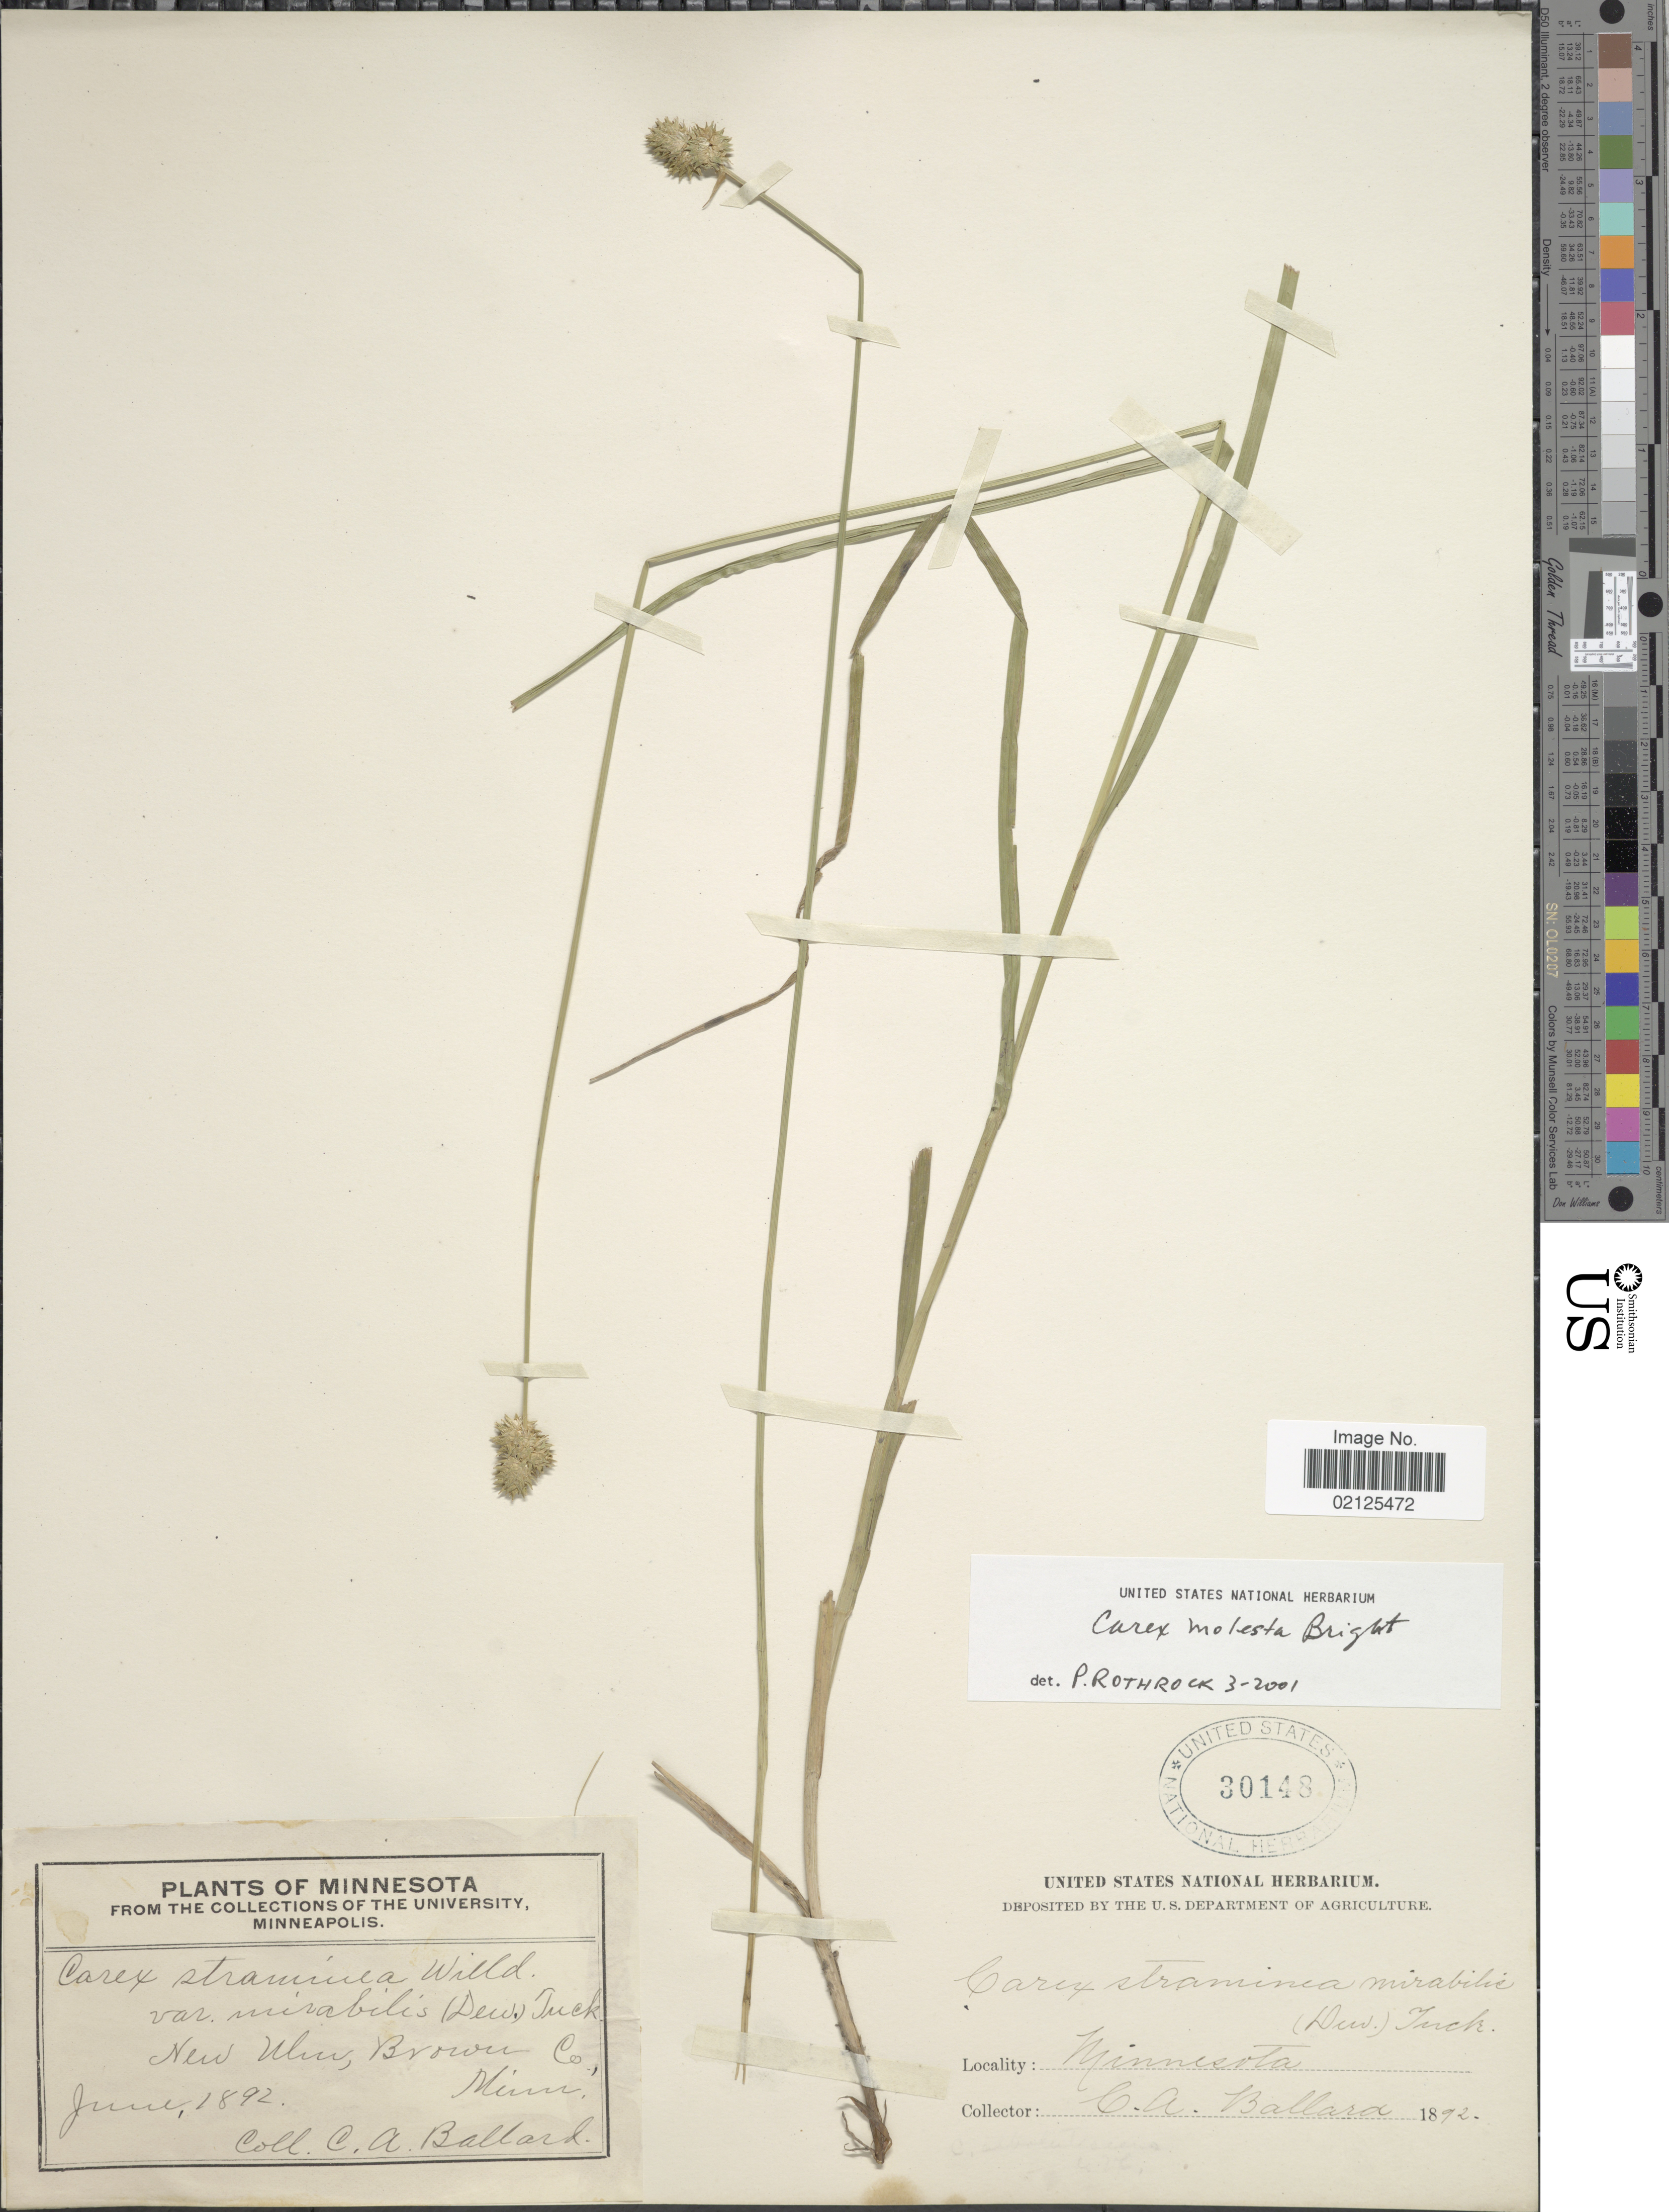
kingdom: Plantae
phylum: Tracheophyta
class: Liliopsida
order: Poales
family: Cyperaceae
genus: Carex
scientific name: Carex molesta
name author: Mack.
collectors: C. A. Ballard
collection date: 1892-06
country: United States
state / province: Minnesota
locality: New Ulm, Brown Co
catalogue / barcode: US 30148